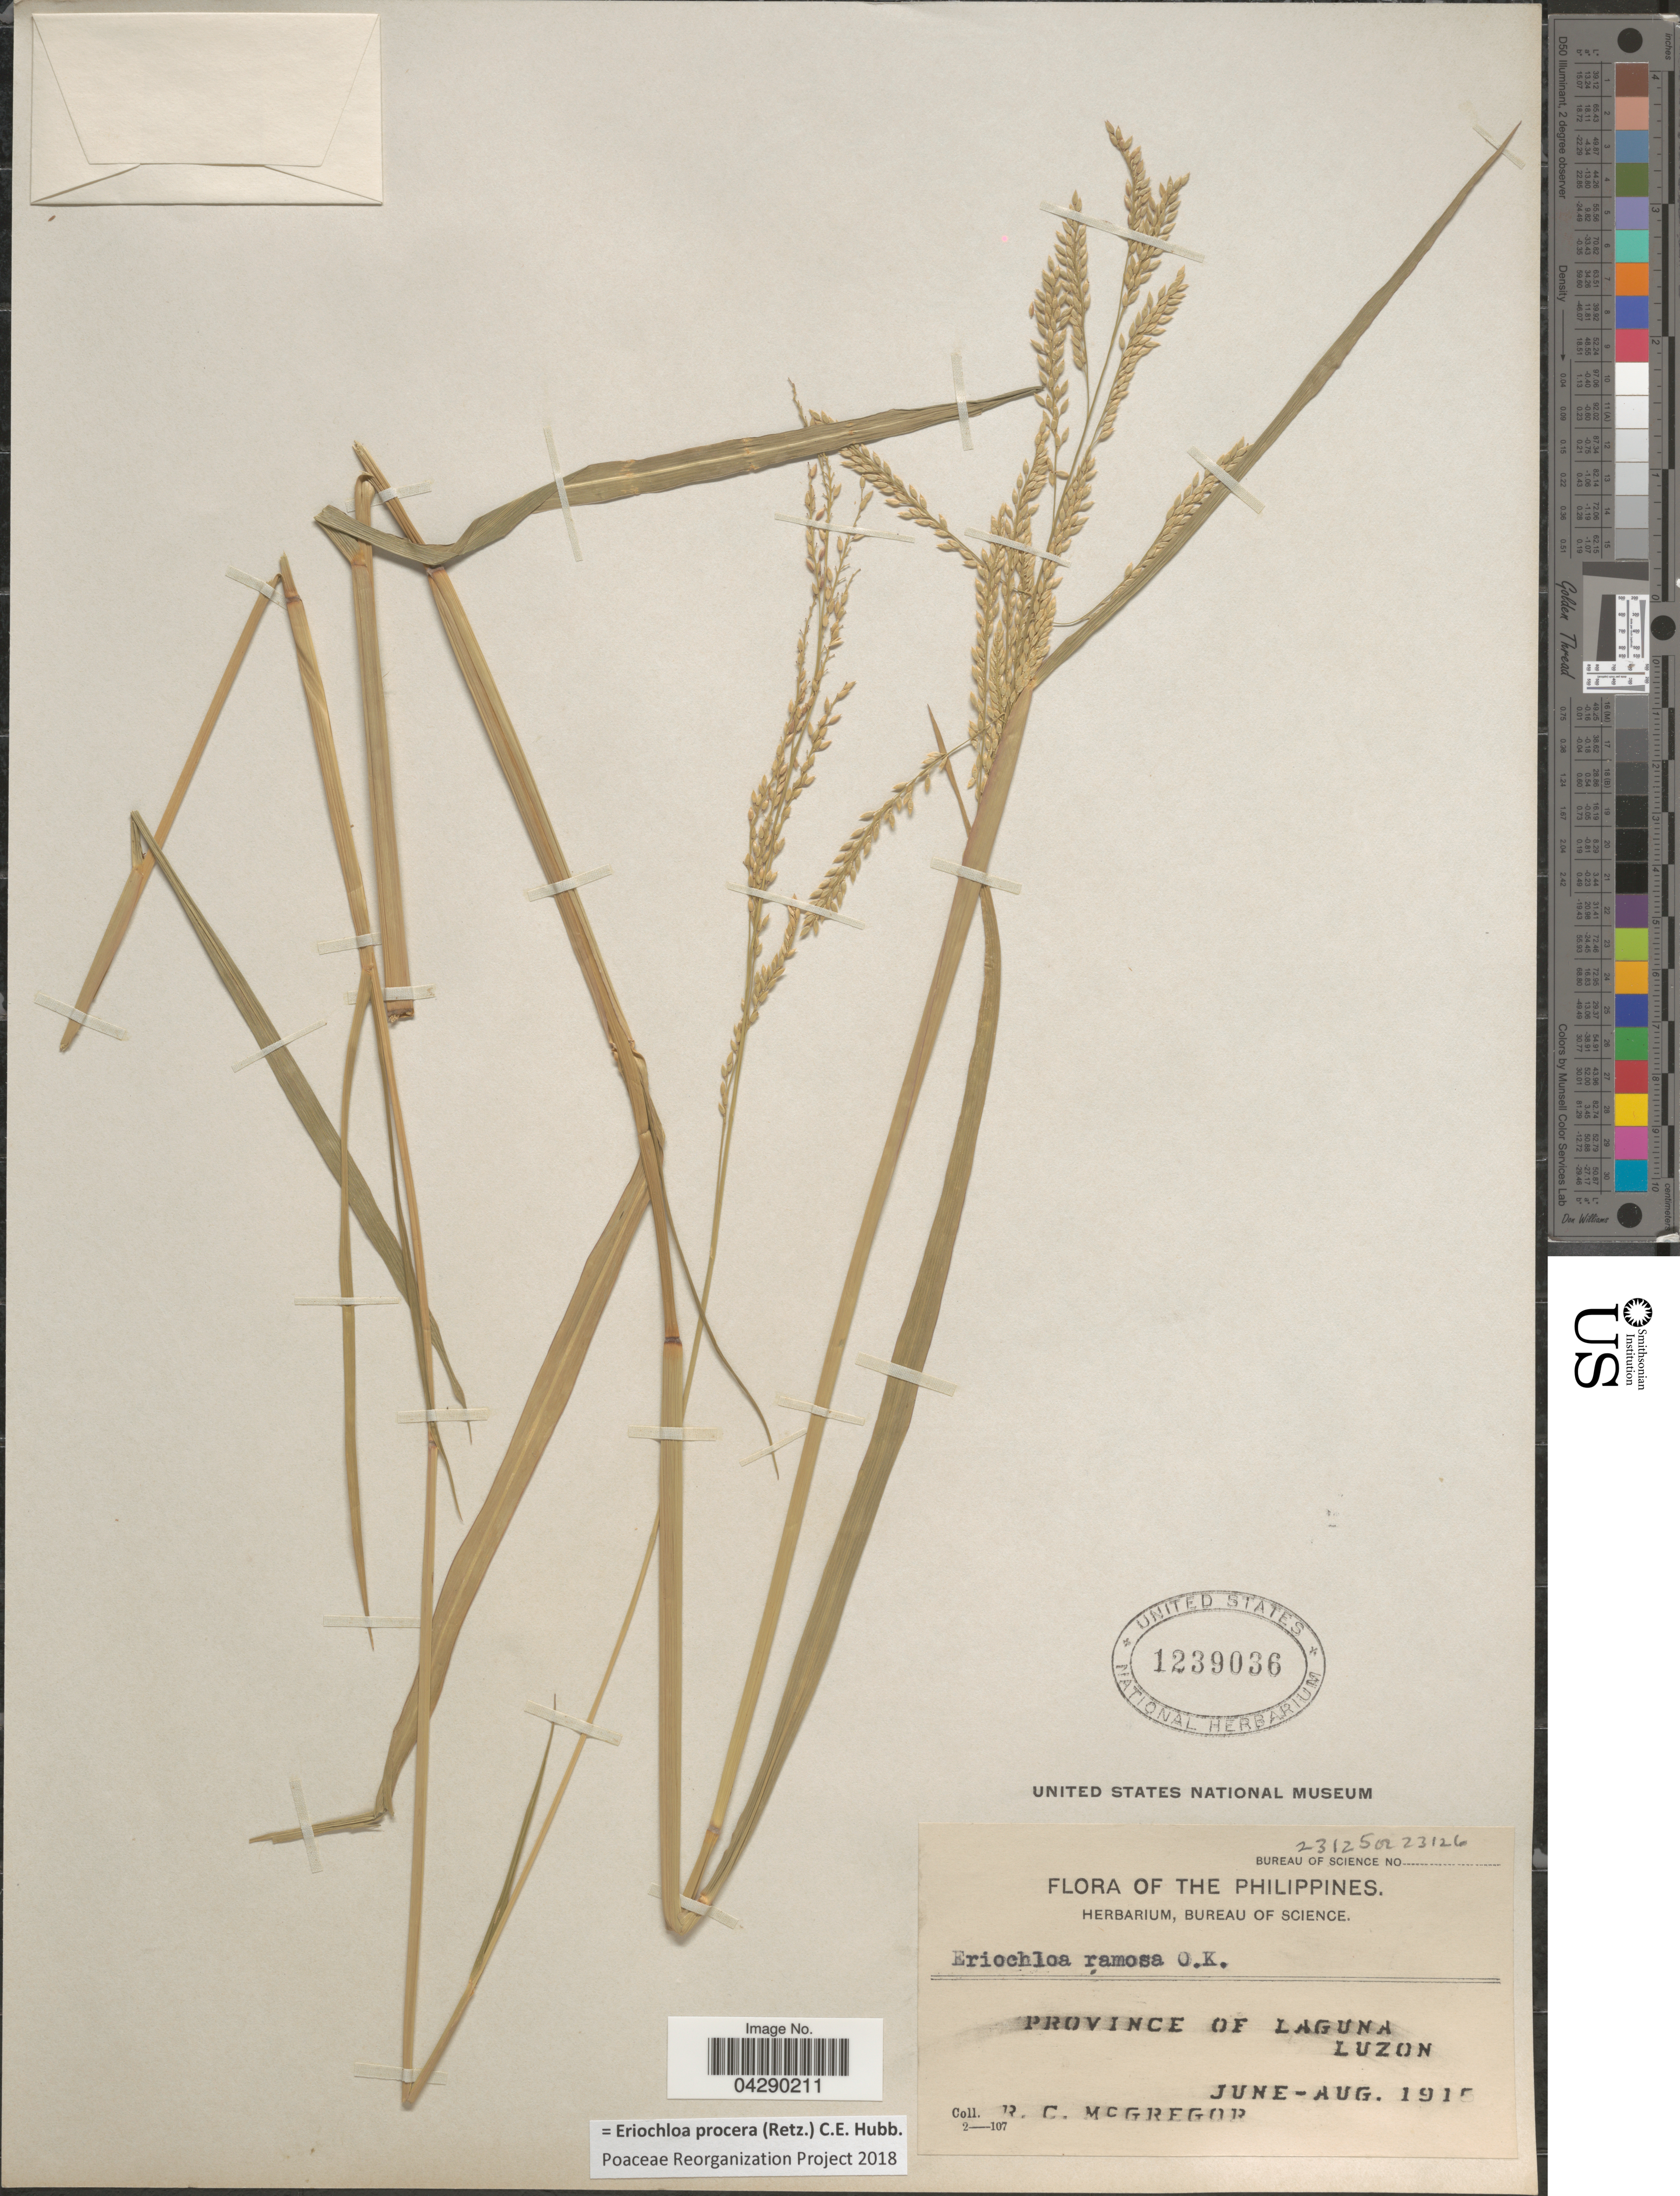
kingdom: Plantae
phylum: Tracheophyta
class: Liliopsida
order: Poales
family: Poaceae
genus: Eriochloa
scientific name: Eriochloa procera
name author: (Retz.) C.E. Hubb.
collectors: R. C. McGregor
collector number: Bureau of Science 23125/23126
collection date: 1915-06/1915-08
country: Philippines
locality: Province of Laguna. Luzon.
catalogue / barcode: US 1239036